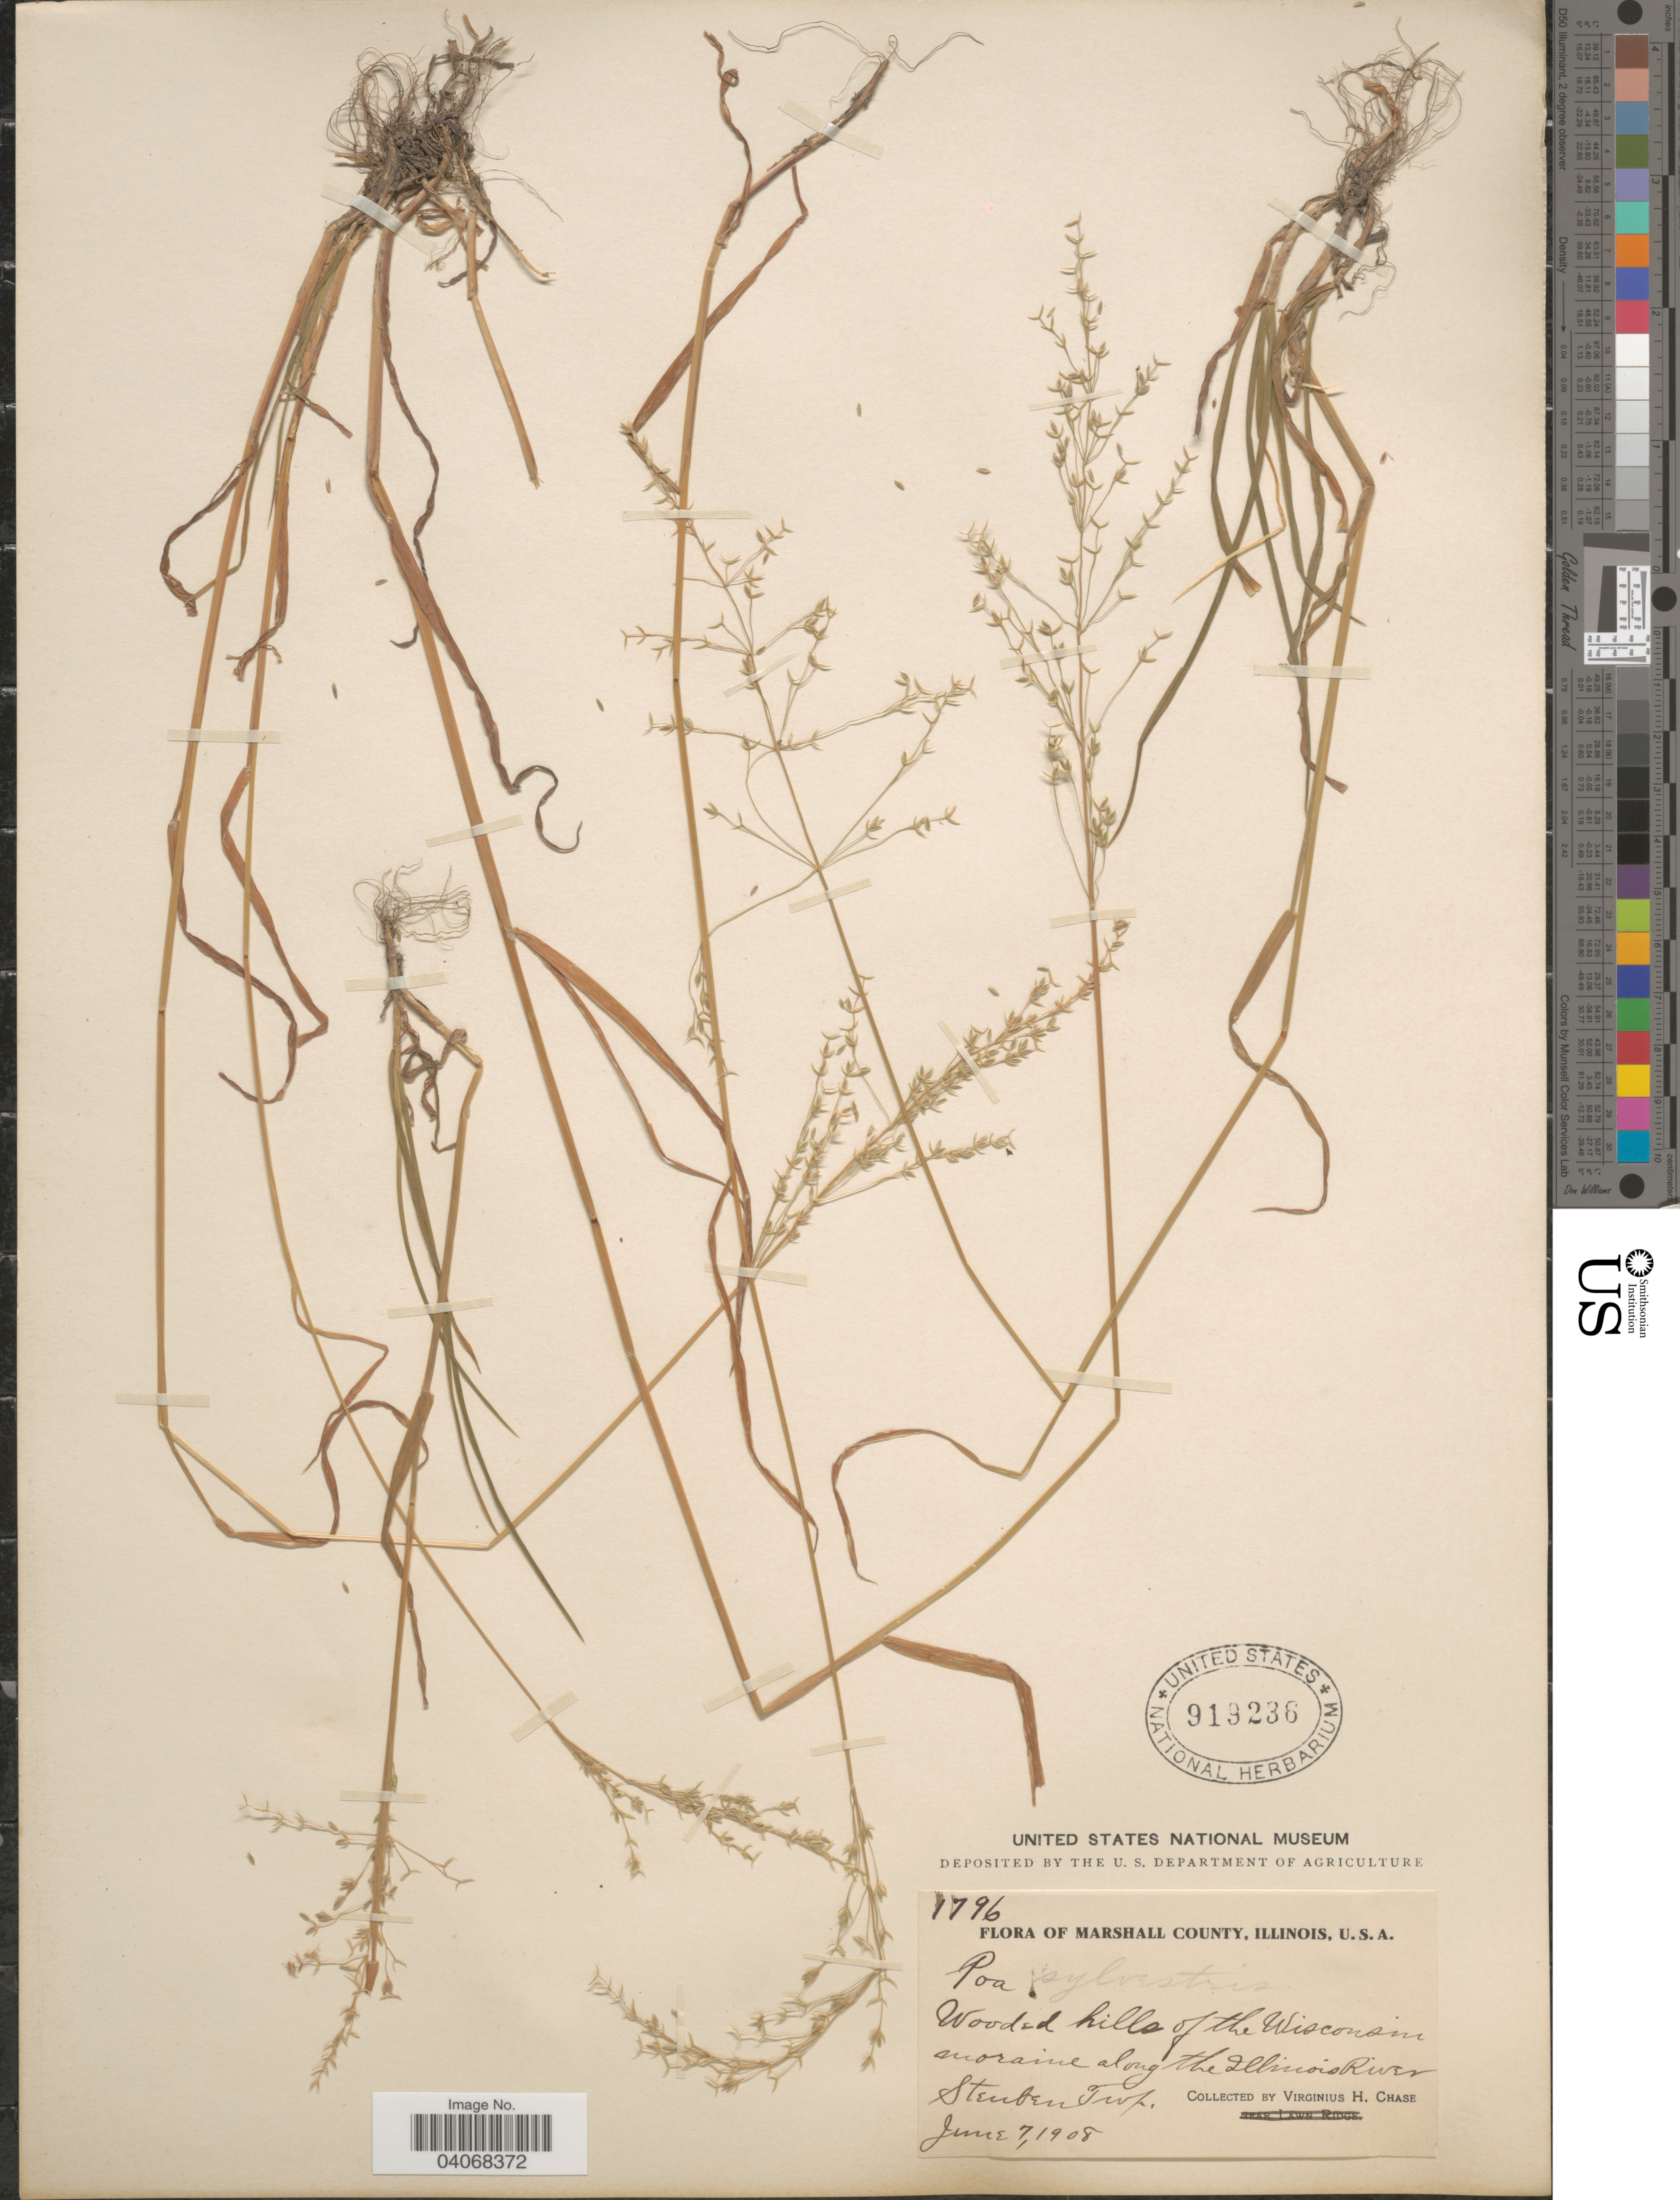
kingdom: Plantae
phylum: Tracheophyta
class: Liliopsida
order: Poales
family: Poaceae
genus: Poa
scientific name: Poa sylvestris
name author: A. Gray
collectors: V. H. Chase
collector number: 1796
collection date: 1908-06-07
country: United States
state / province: Illinois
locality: Marshall County. Wooded hills of the Wisconsin moraine along the Illinois River. Steuben Twp.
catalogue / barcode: US 919236